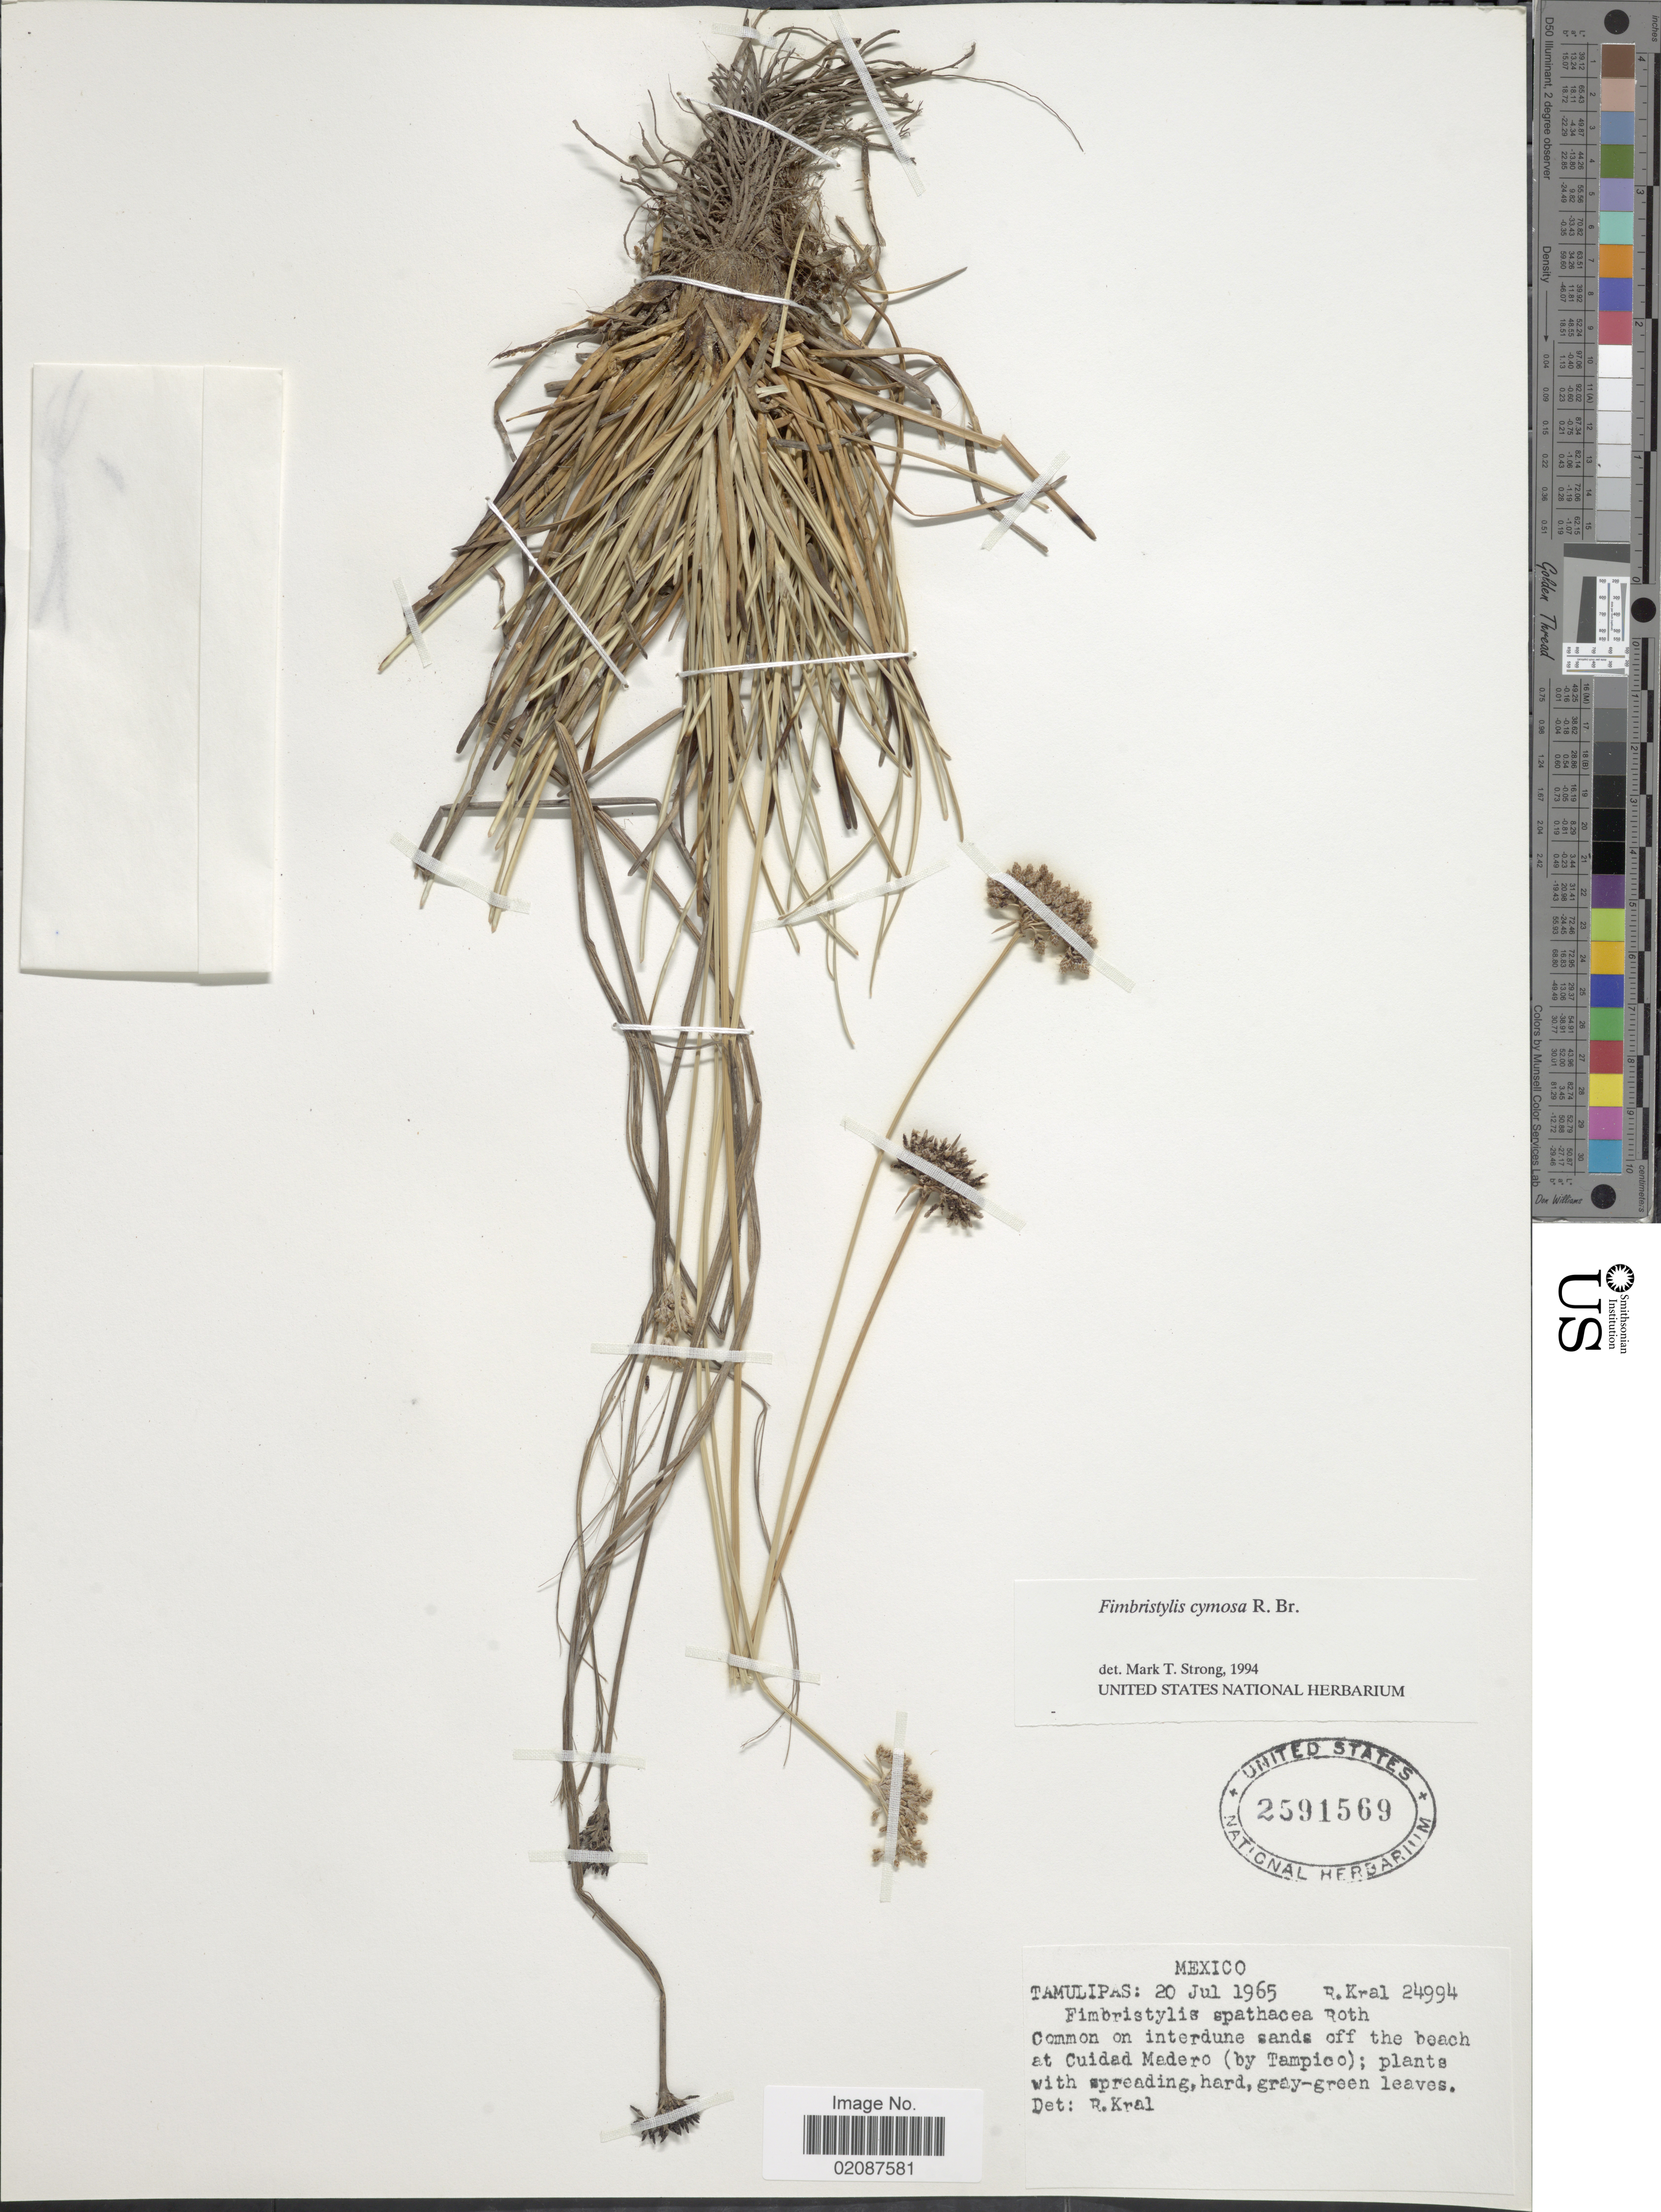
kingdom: Plantae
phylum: Tracheophyta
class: Liliopsida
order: Poales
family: Cyperaceae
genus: Fimbristylis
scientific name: Fimbristylis cymosa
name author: R. Br.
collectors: R. Kral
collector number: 24994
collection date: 1965-07-20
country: Mexico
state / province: Tamaulipas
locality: Tamaulipas, Common on interdune sands off the beach at Cuidad Madero (by Tampico)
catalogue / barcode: US 2591569